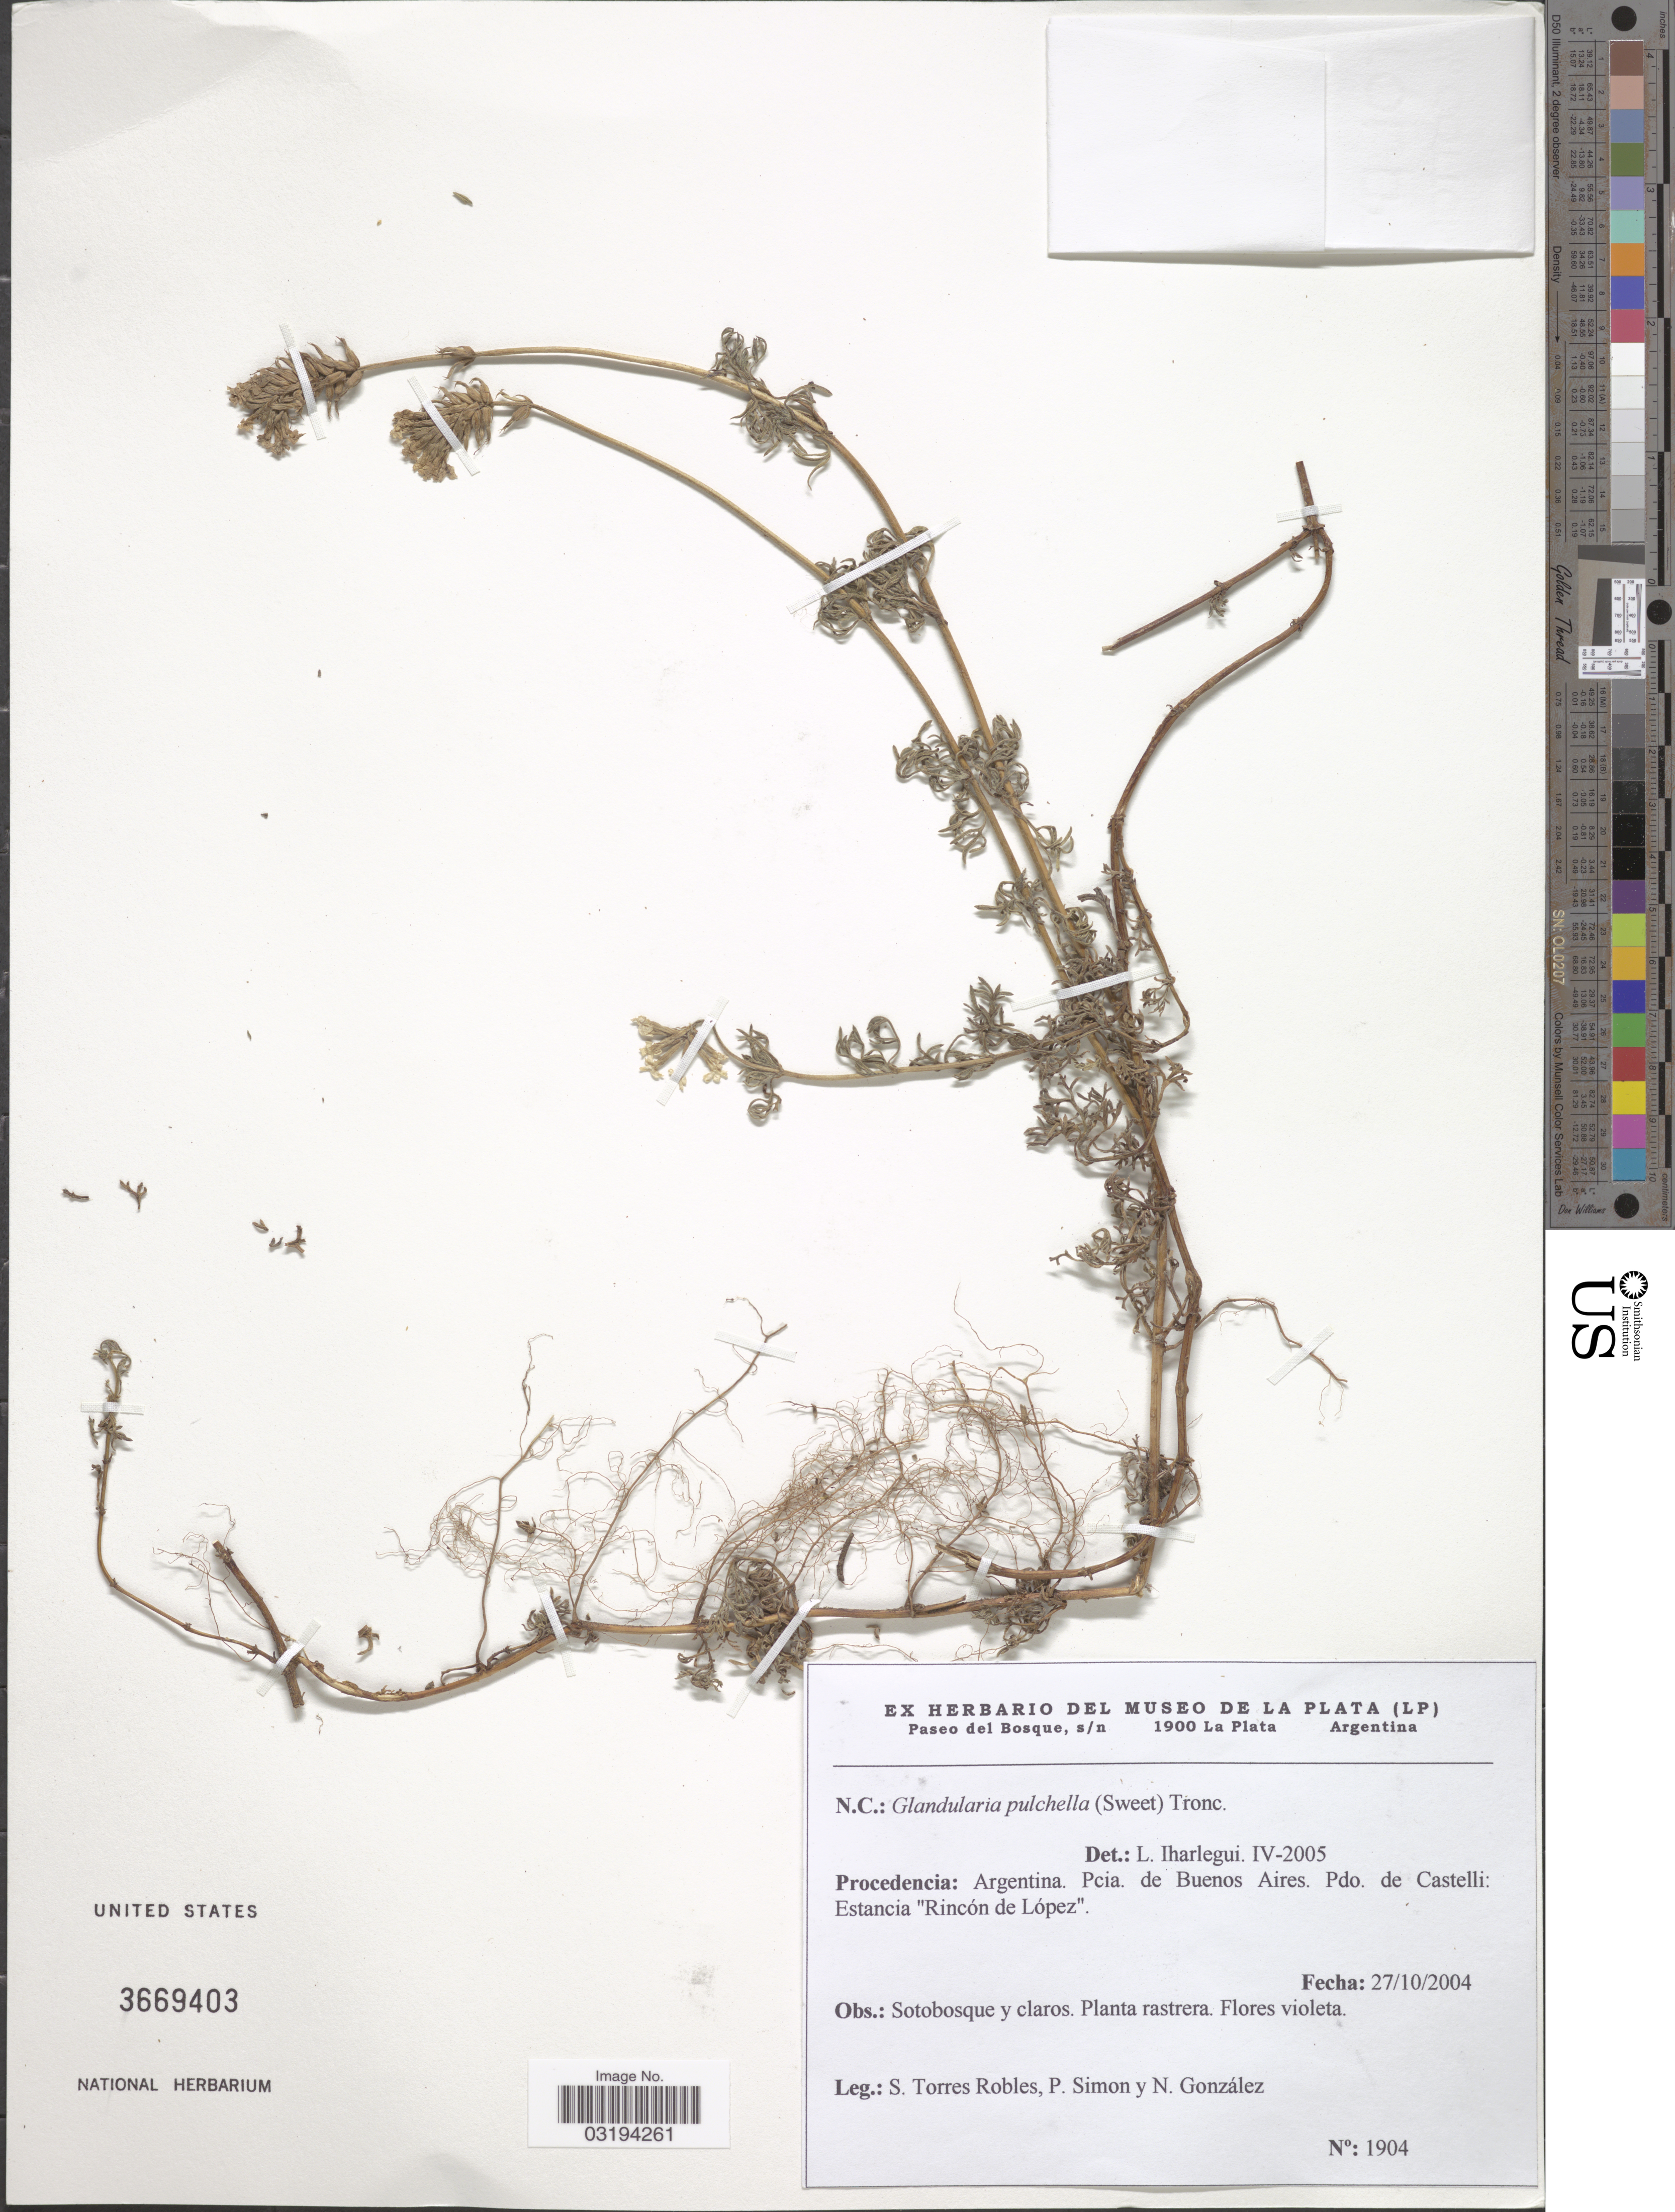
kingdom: Plantae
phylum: Tracheophyta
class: Magnoliopsida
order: Lamiales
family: Verbenaceae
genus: Verbena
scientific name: Verbena pulchella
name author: Greene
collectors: S. Torres, P. Simon & N. Gonzalez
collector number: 1904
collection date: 2004-10-27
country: Argentina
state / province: Buenos Aires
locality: Pcia. de Buenos Aires. Pdo. de Castelli: Estancia "Rincón de López".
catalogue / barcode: US 3669403